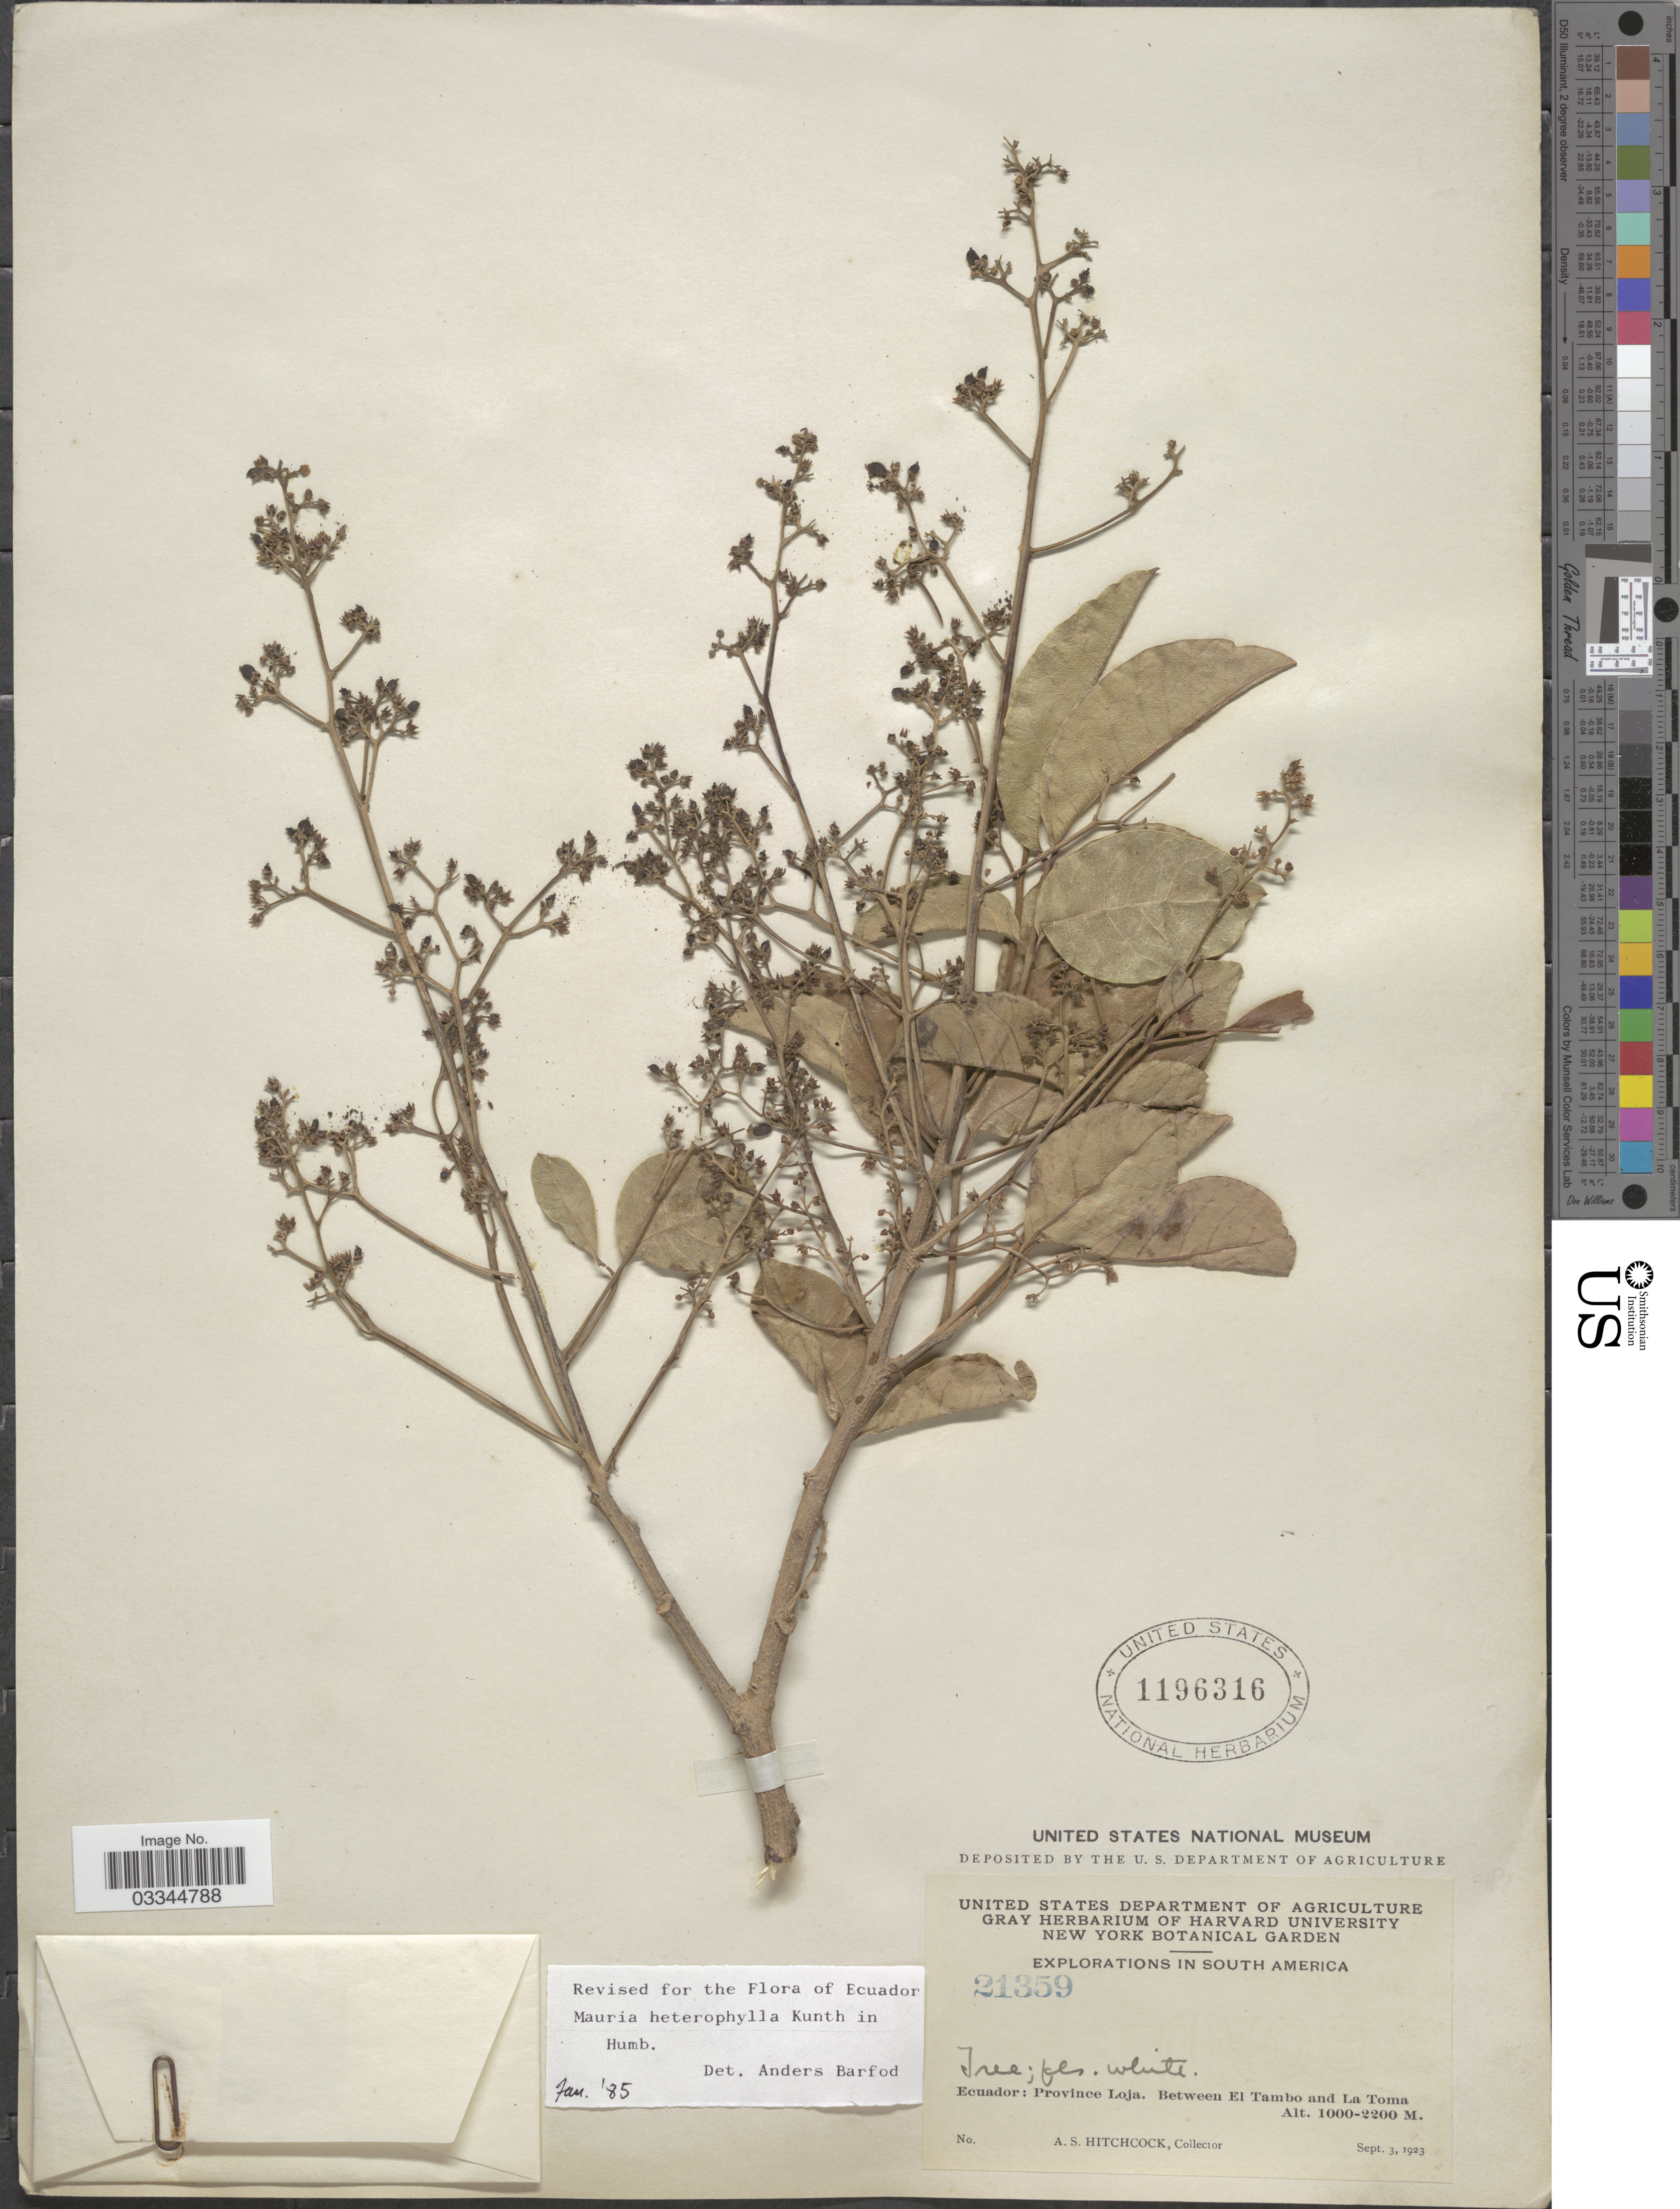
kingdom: Plantae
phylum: Tracheophyta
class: Magnoliopsida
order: Sapindales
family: Anacardiaceae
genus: Mauria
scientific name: Mauria heterophylla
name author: Kunth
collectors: A. S. Hitchcock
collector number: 21359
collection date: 1923-09-03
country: Ecuador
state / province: Loja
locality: Between El Tambo and La Toma.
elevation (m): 1000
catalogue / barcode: US 1196316